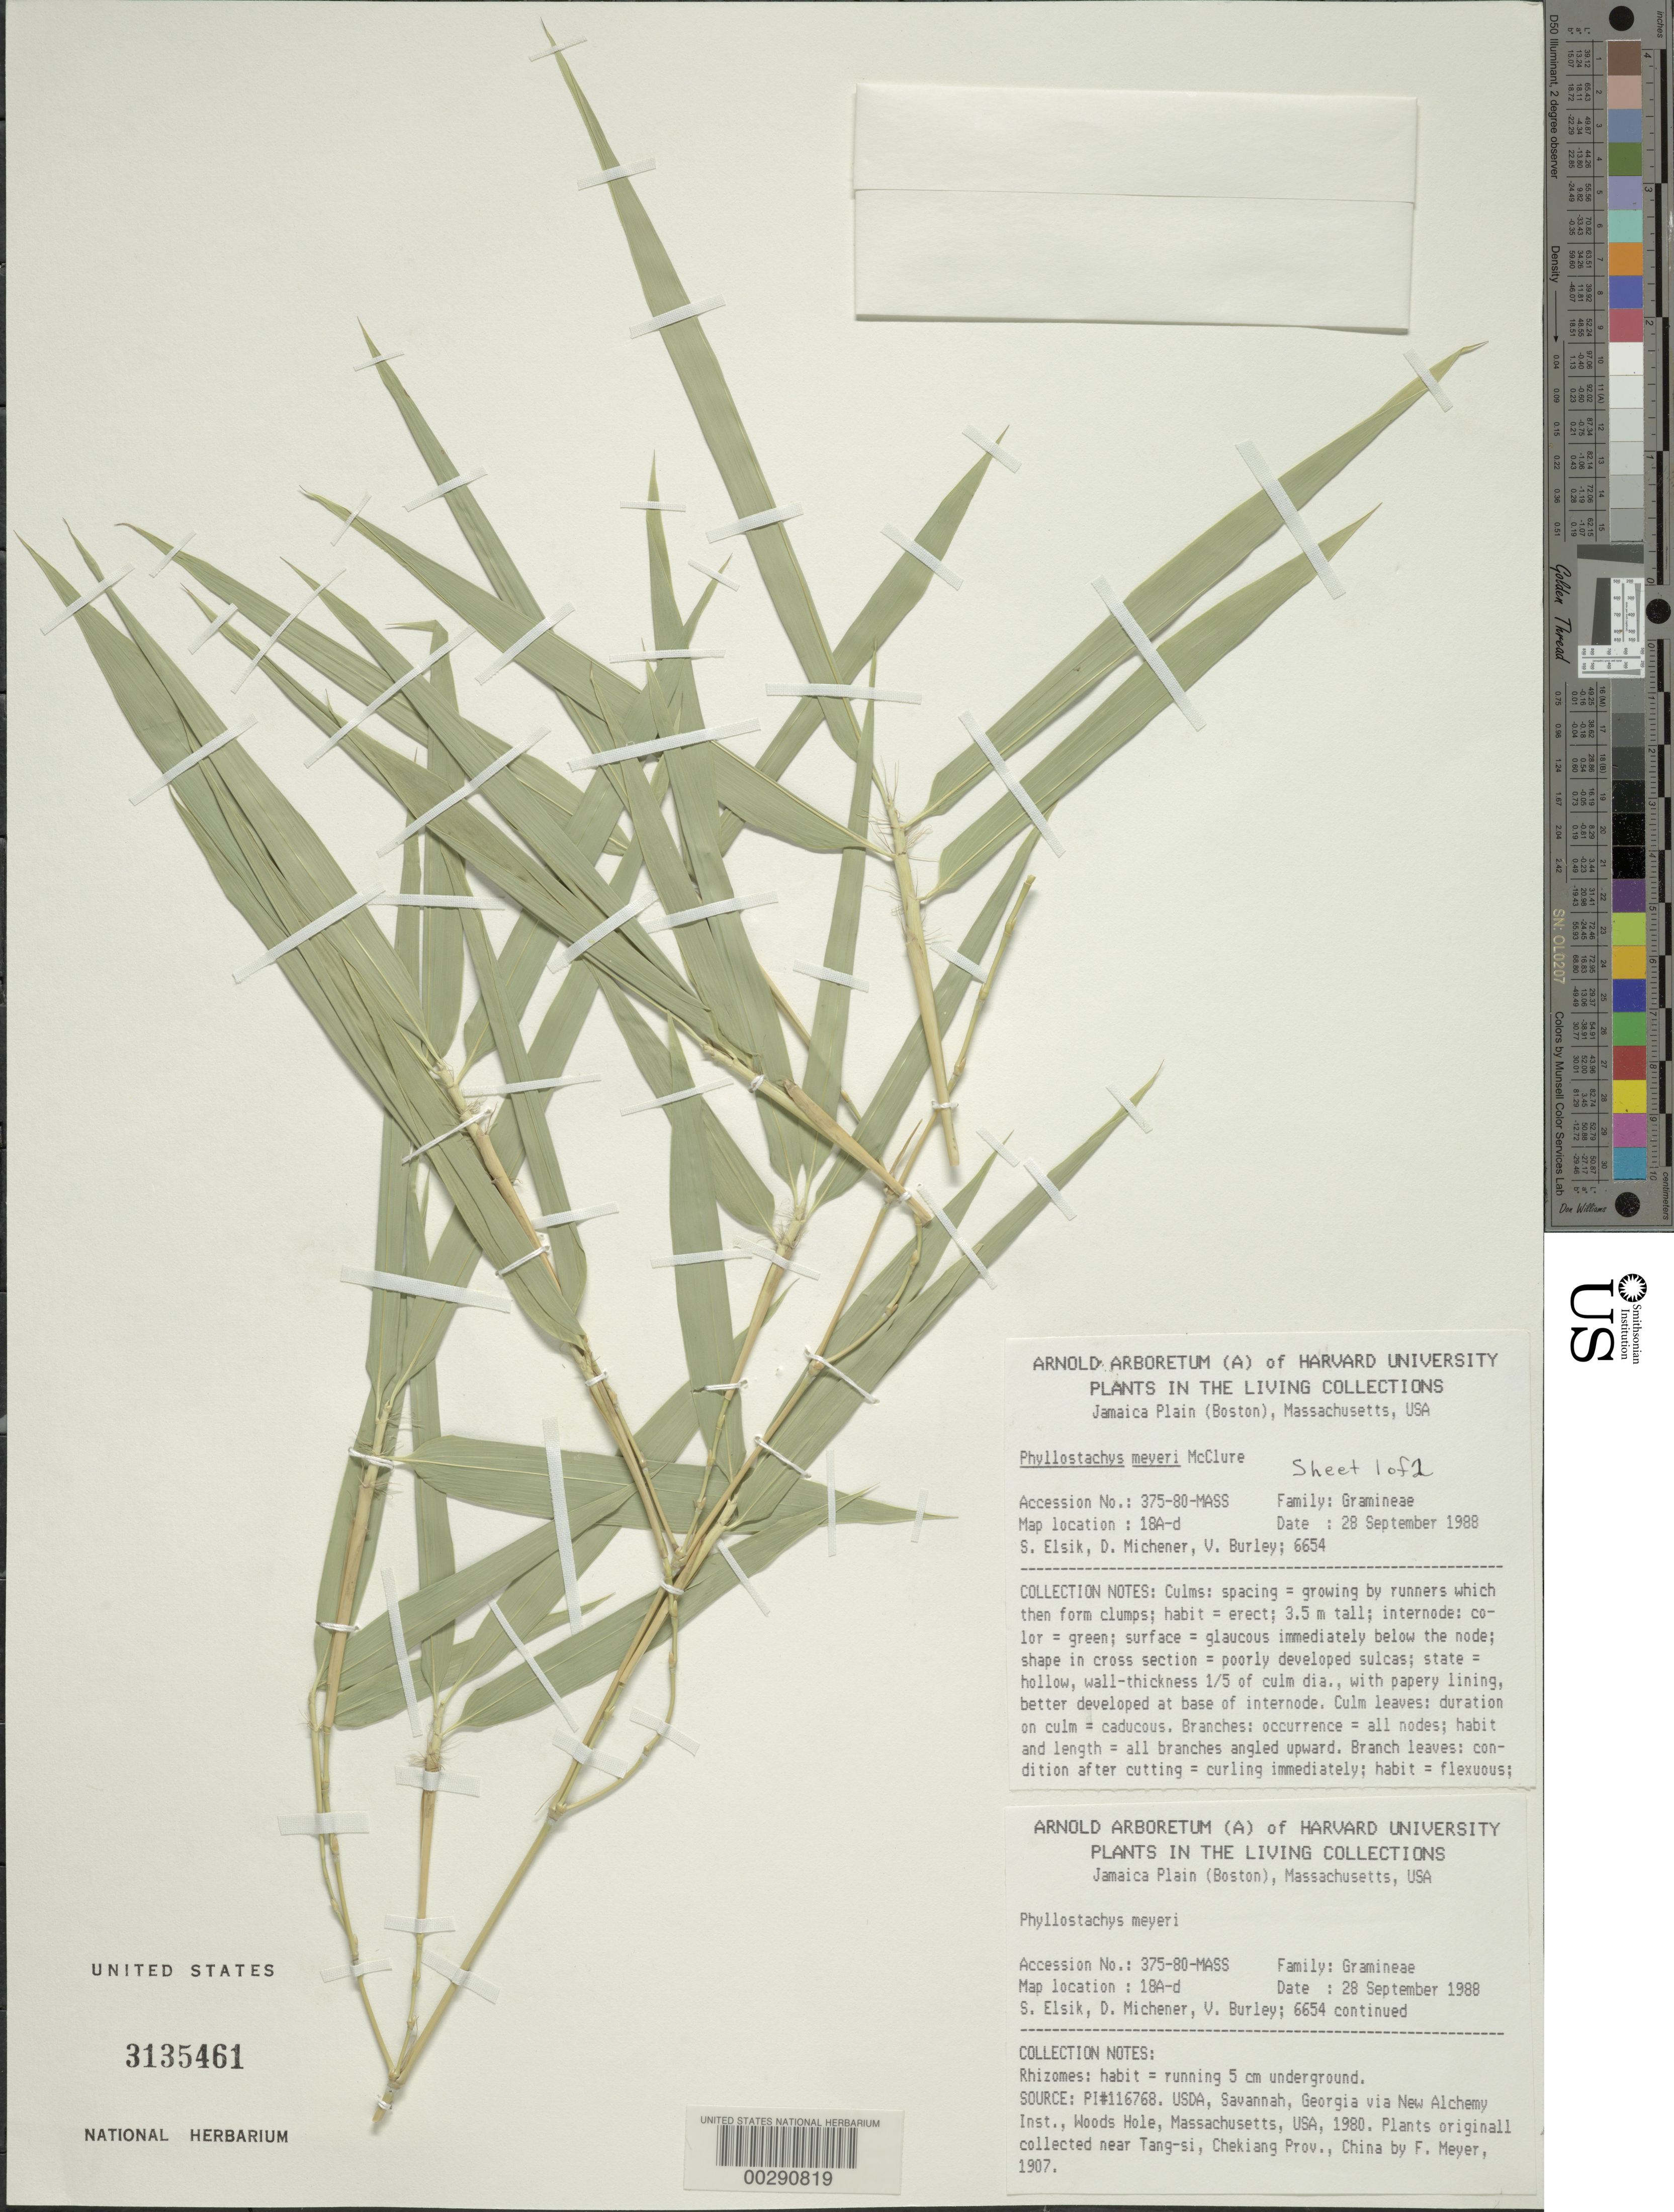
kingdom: Plantae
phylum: Tracheophyta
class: Liliopsida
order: Poales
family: Poaceae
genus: Phyllostachys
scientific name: Phyllostachys meyeri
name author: McClure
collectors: S. Elsik, D. Michener & V. Burley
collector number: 6654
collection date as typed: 28 Sep 1988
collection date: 1988-09-28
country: United States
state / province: Florida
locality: Southern Florida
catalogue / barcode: US 3135461